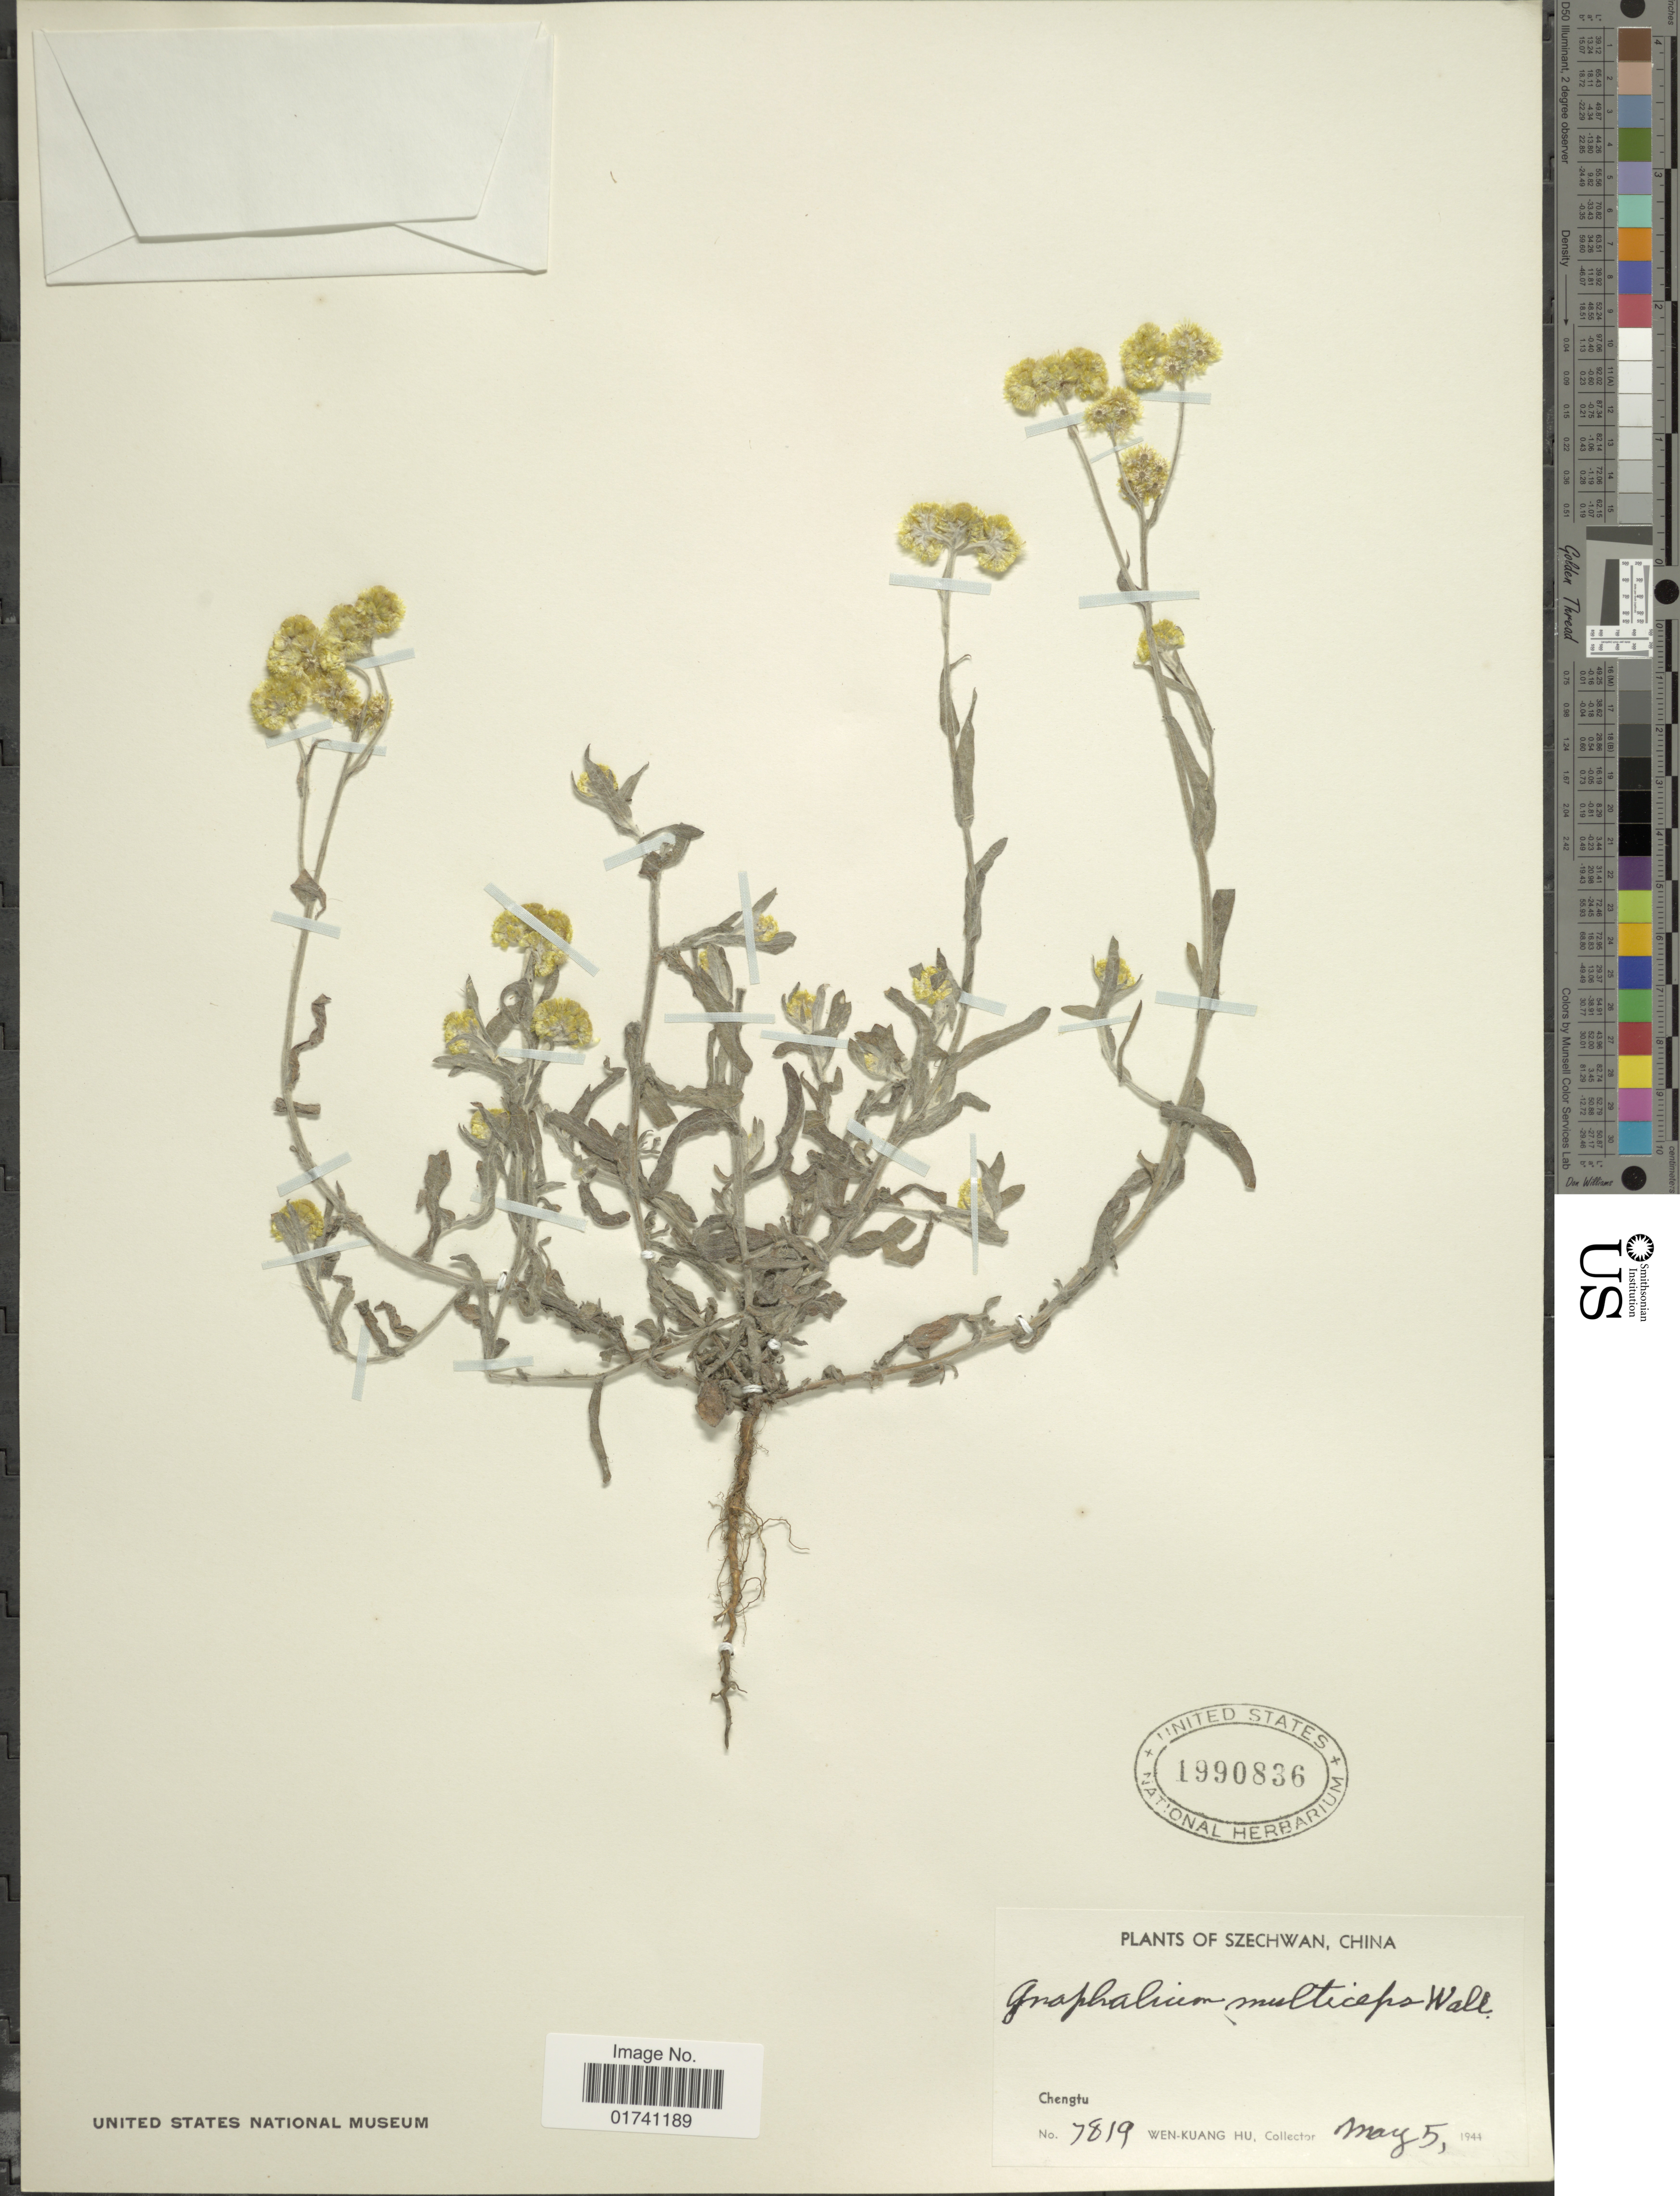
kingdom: Plantae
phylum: Tracheophyta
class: Magnoliopsida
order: Asterales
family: Asteraceae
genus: Laphangium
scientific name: Laphangium affine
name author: (D. Don) Tzvelev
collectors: W. K. Hu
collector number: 7819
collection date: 1944-05-05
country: China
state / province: Sichuan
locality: Chengtu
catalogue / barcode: US 1990836